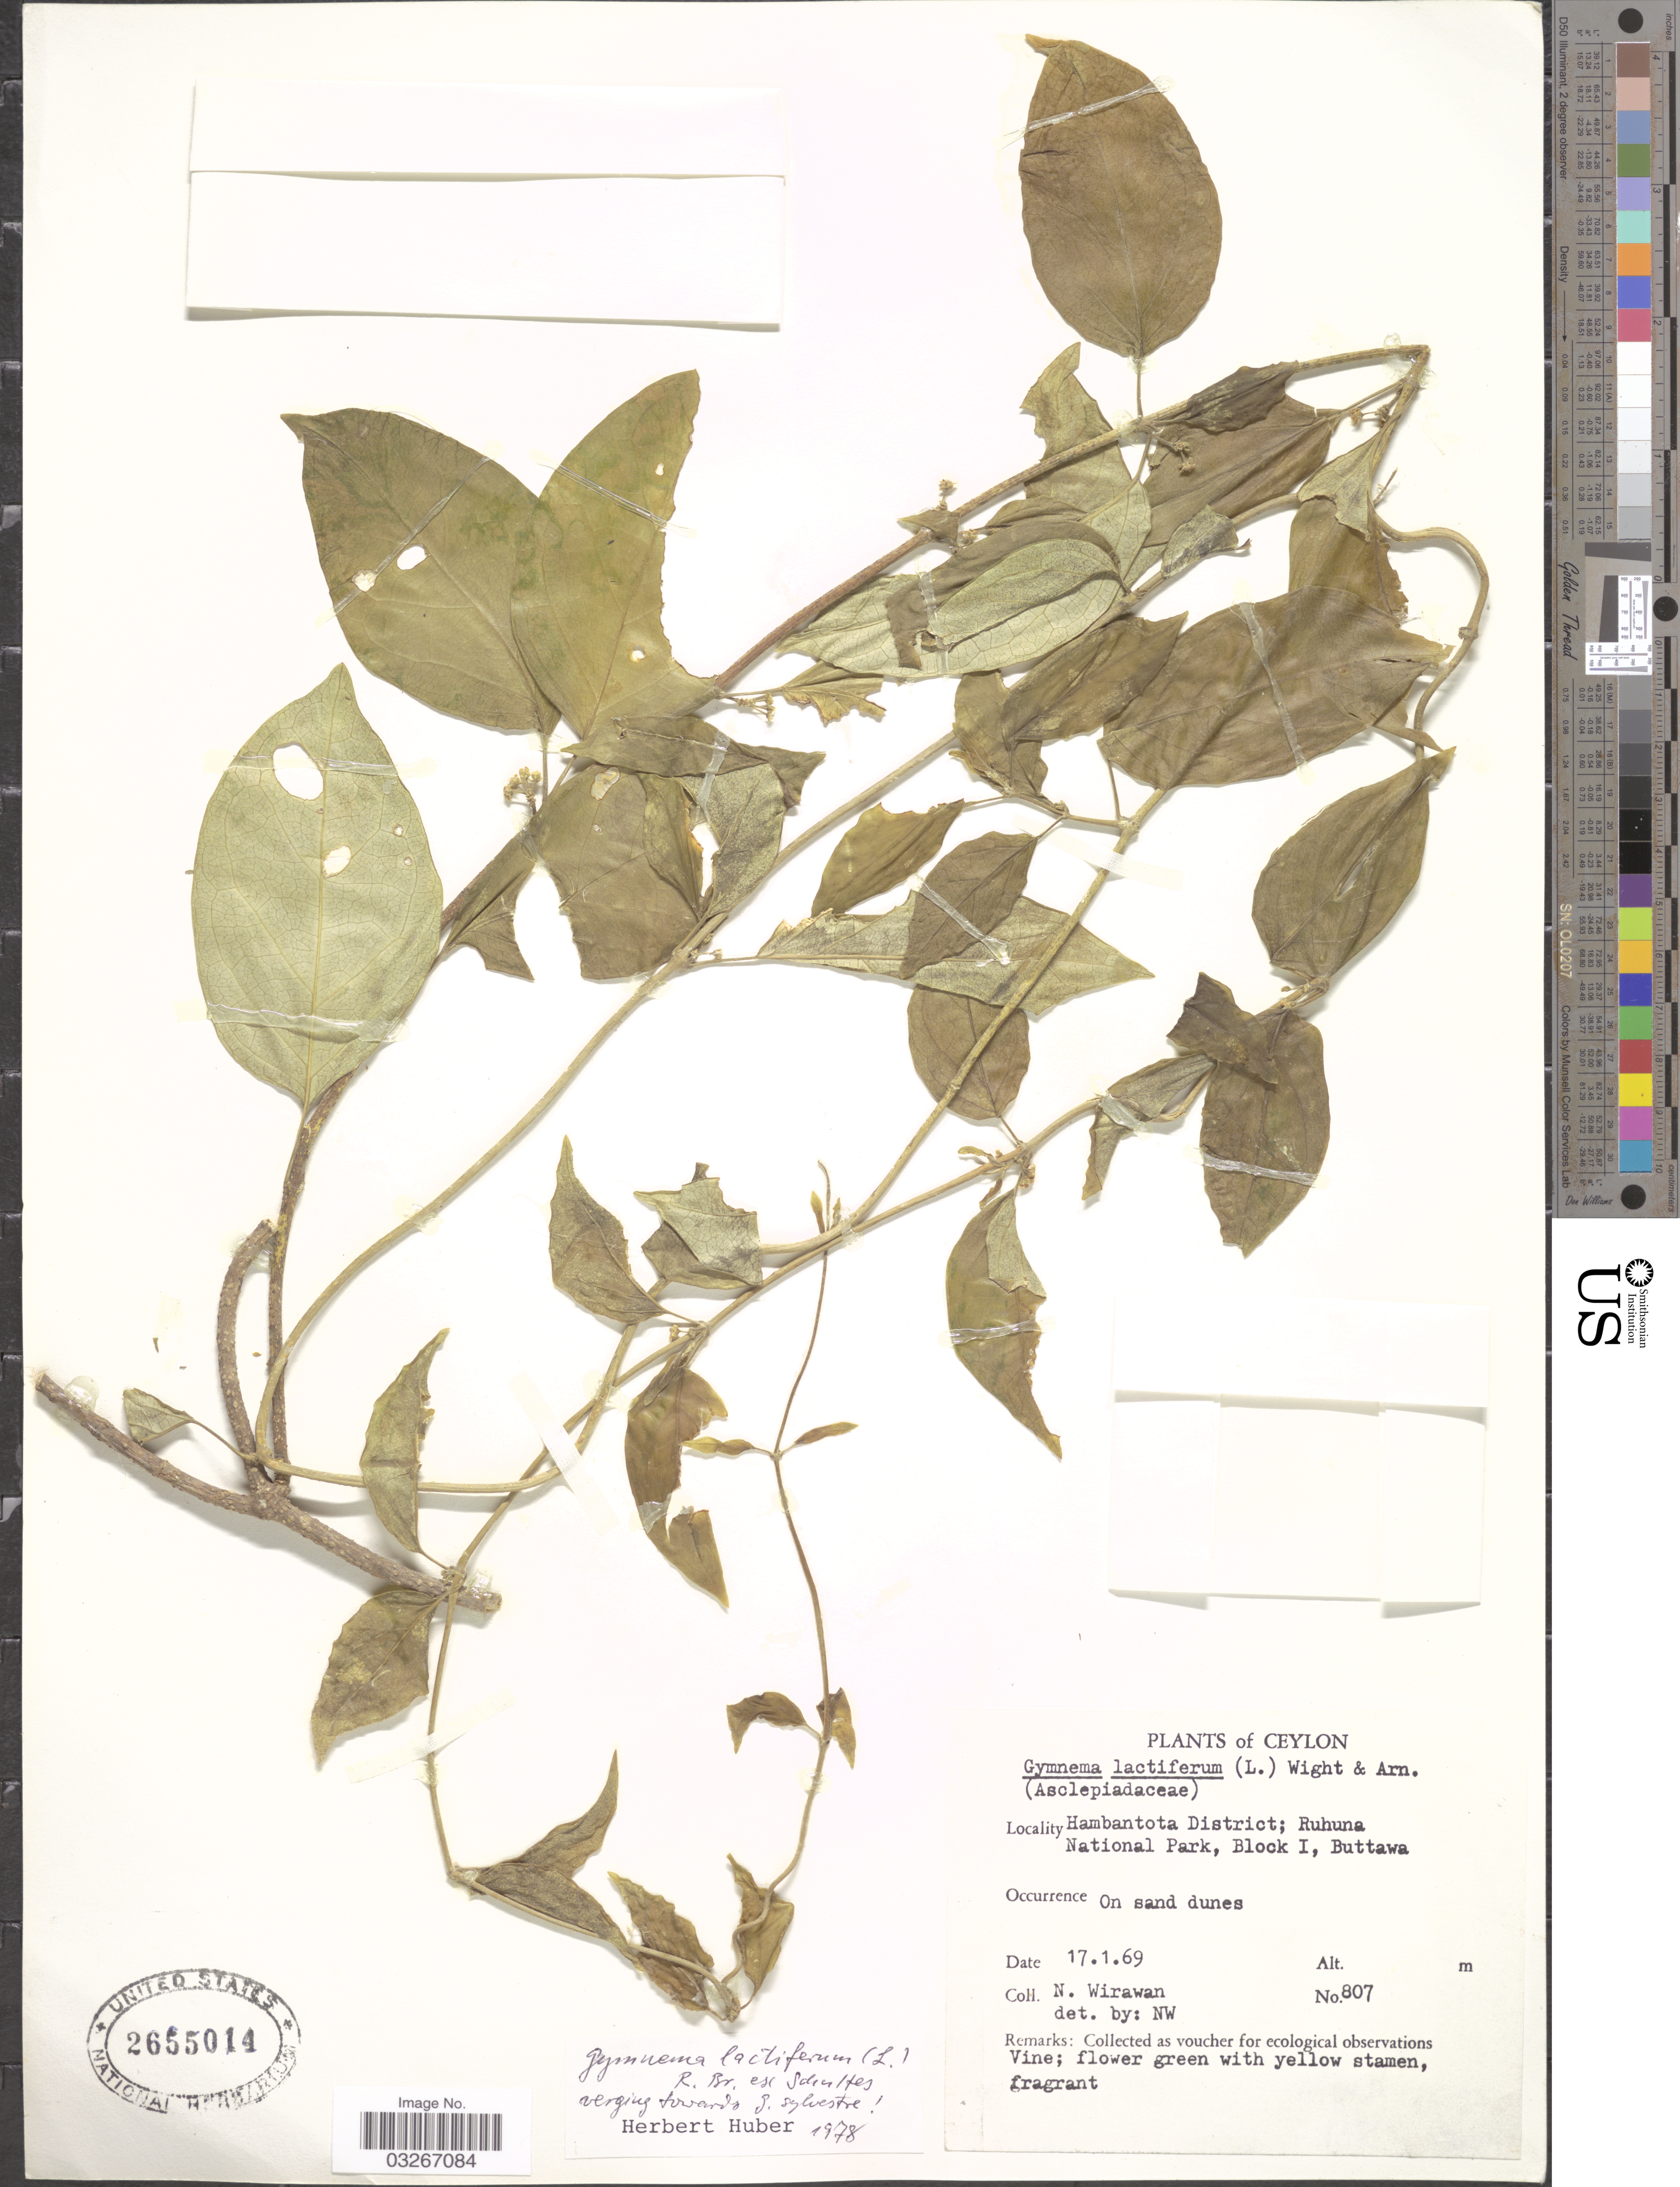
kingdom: Plantae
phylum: Tracheophyta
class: Magnoliopsida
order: Gentianales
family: Apocynaceae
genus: Gymnema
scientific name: Gymnema lactiferum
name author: (L.) R. Br. ex Schult.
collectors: N. Wirawan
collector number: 807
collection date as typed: Transcribed d/m/y: 17/1/69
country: Sri Lanka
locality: Ceylon. Hambantota District; Ruhuna National Park, Block I, Buttawa.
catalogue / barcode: US 2655014